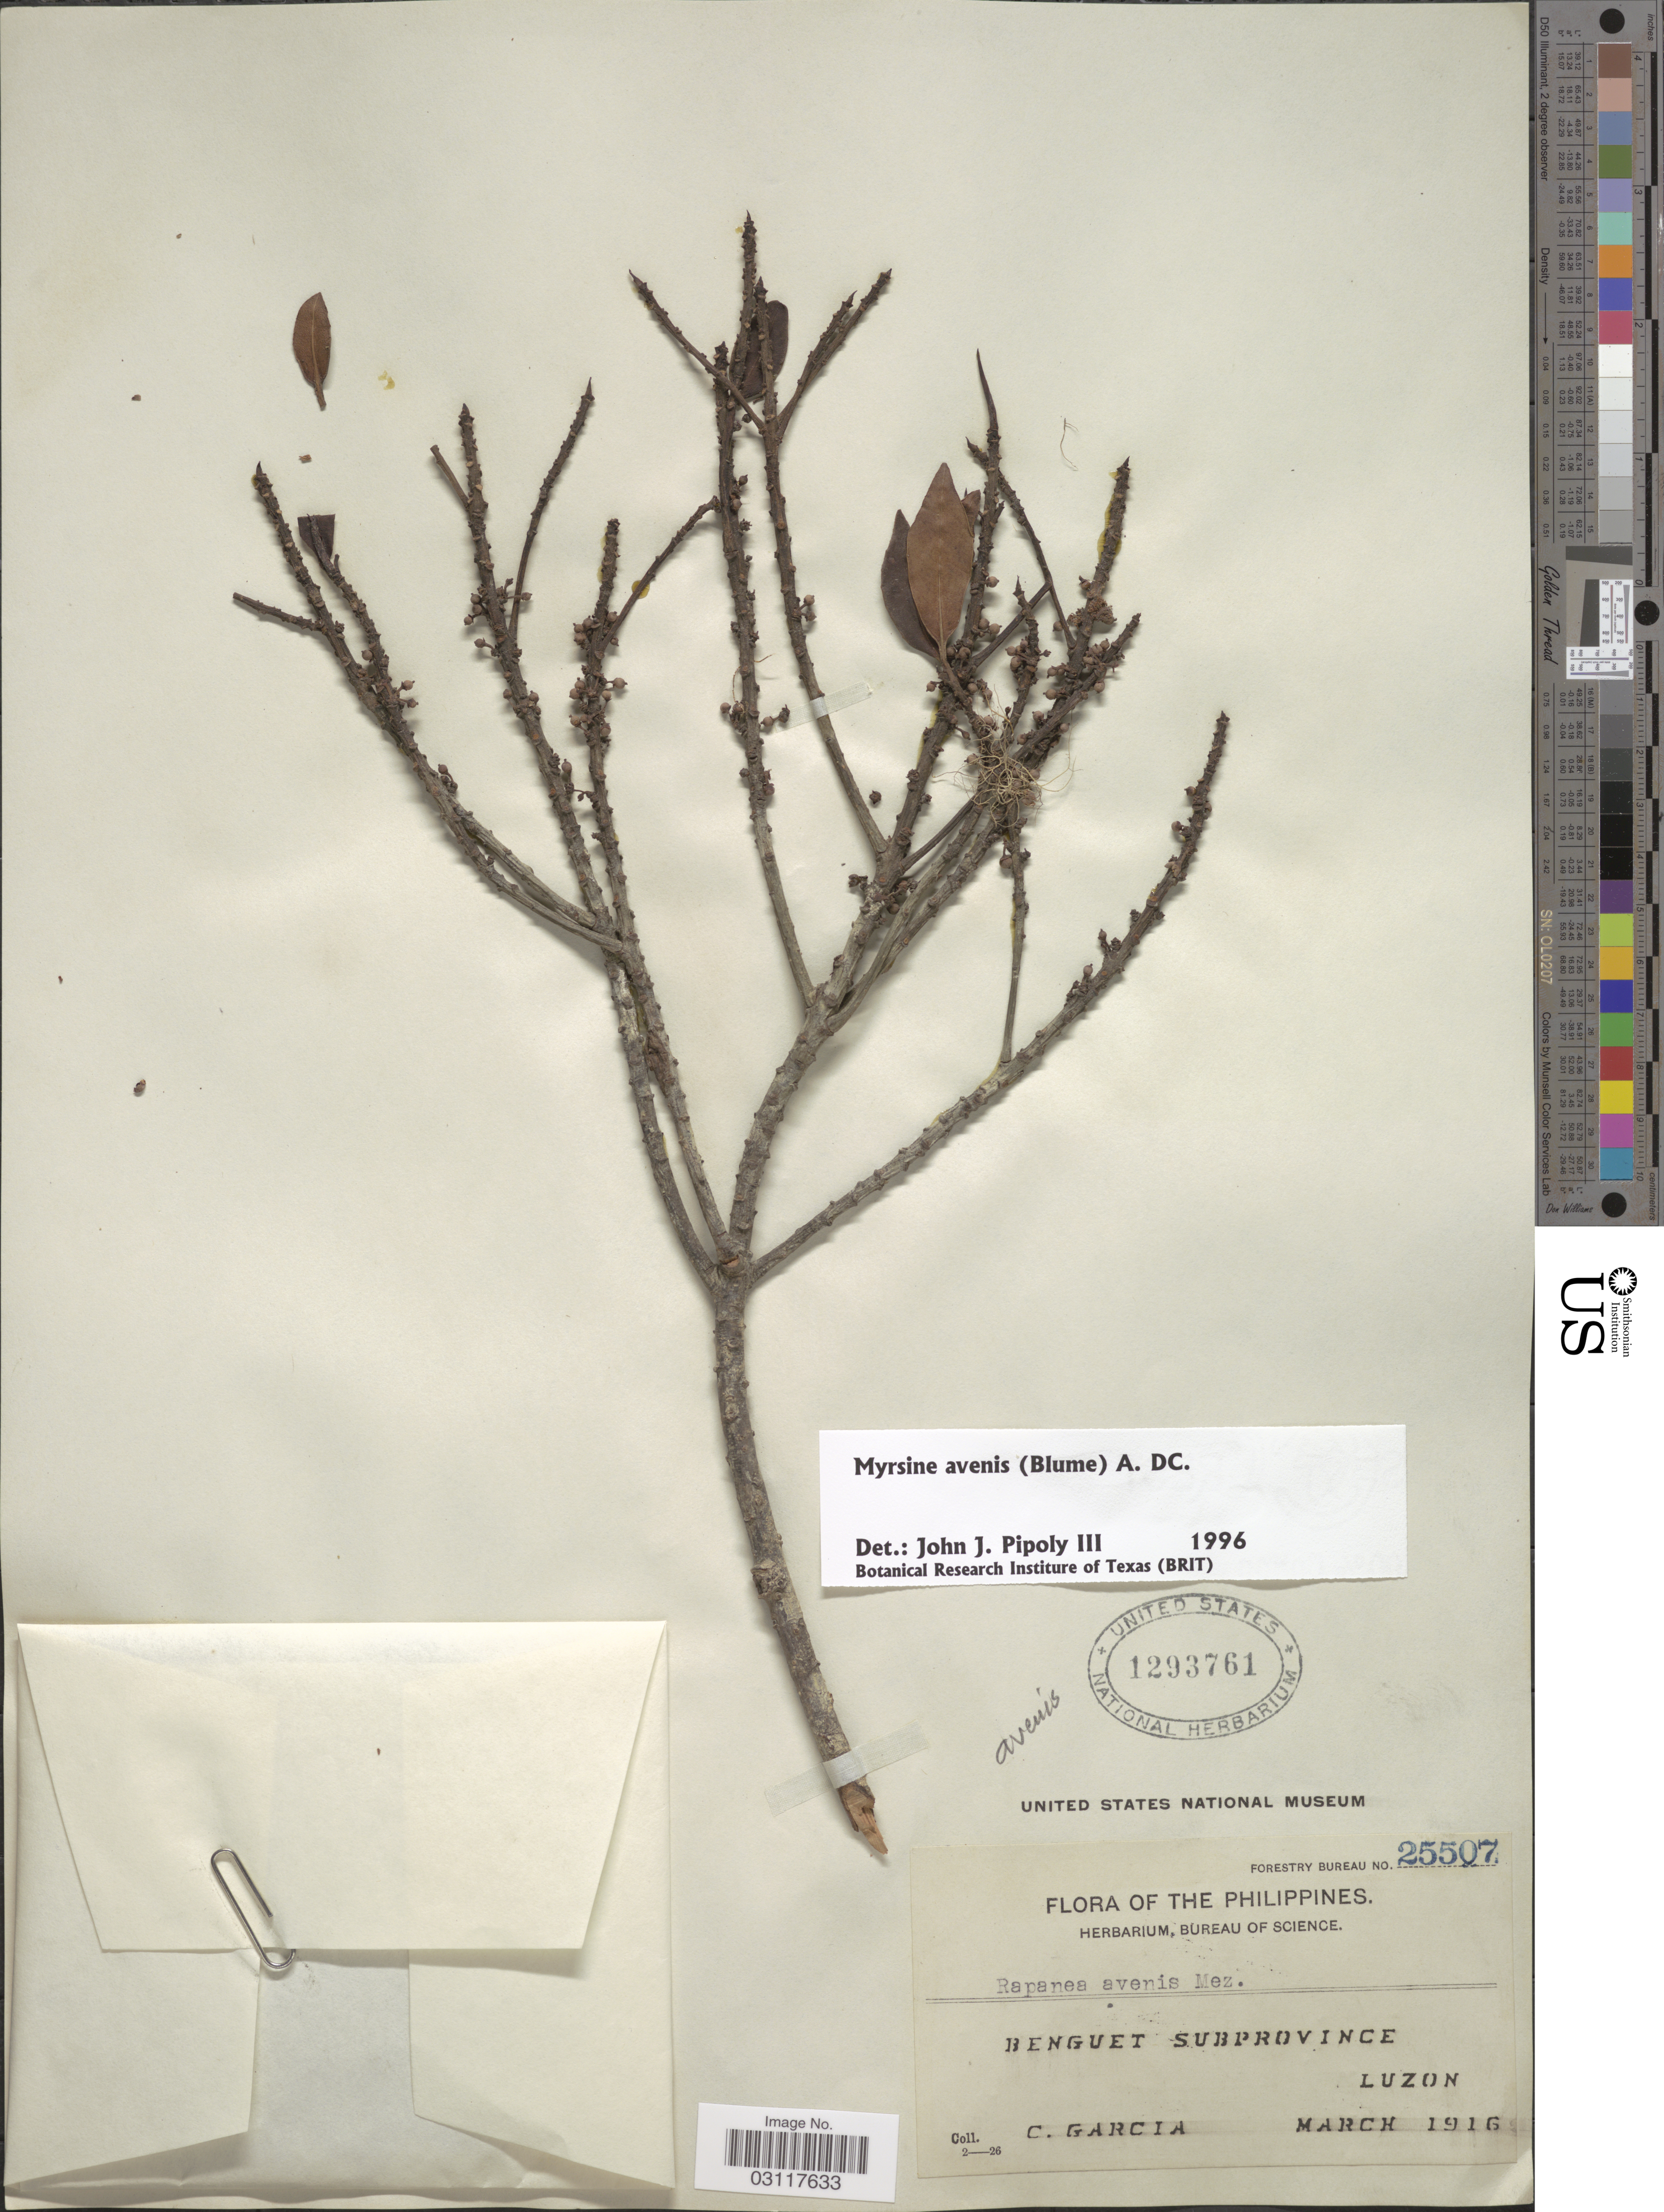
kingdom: Plantae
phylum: Tracheophyta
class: Magnoliopsida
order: Ericales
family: Primulaceae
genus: Myrsine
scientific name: Myrsine avenis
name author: A. DC.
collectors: C. Garcia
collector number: Forestry Bureau 25507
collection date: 1916-03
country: Philippines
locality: Benguet Subprovince, Luzon.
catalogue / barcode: US 1293761